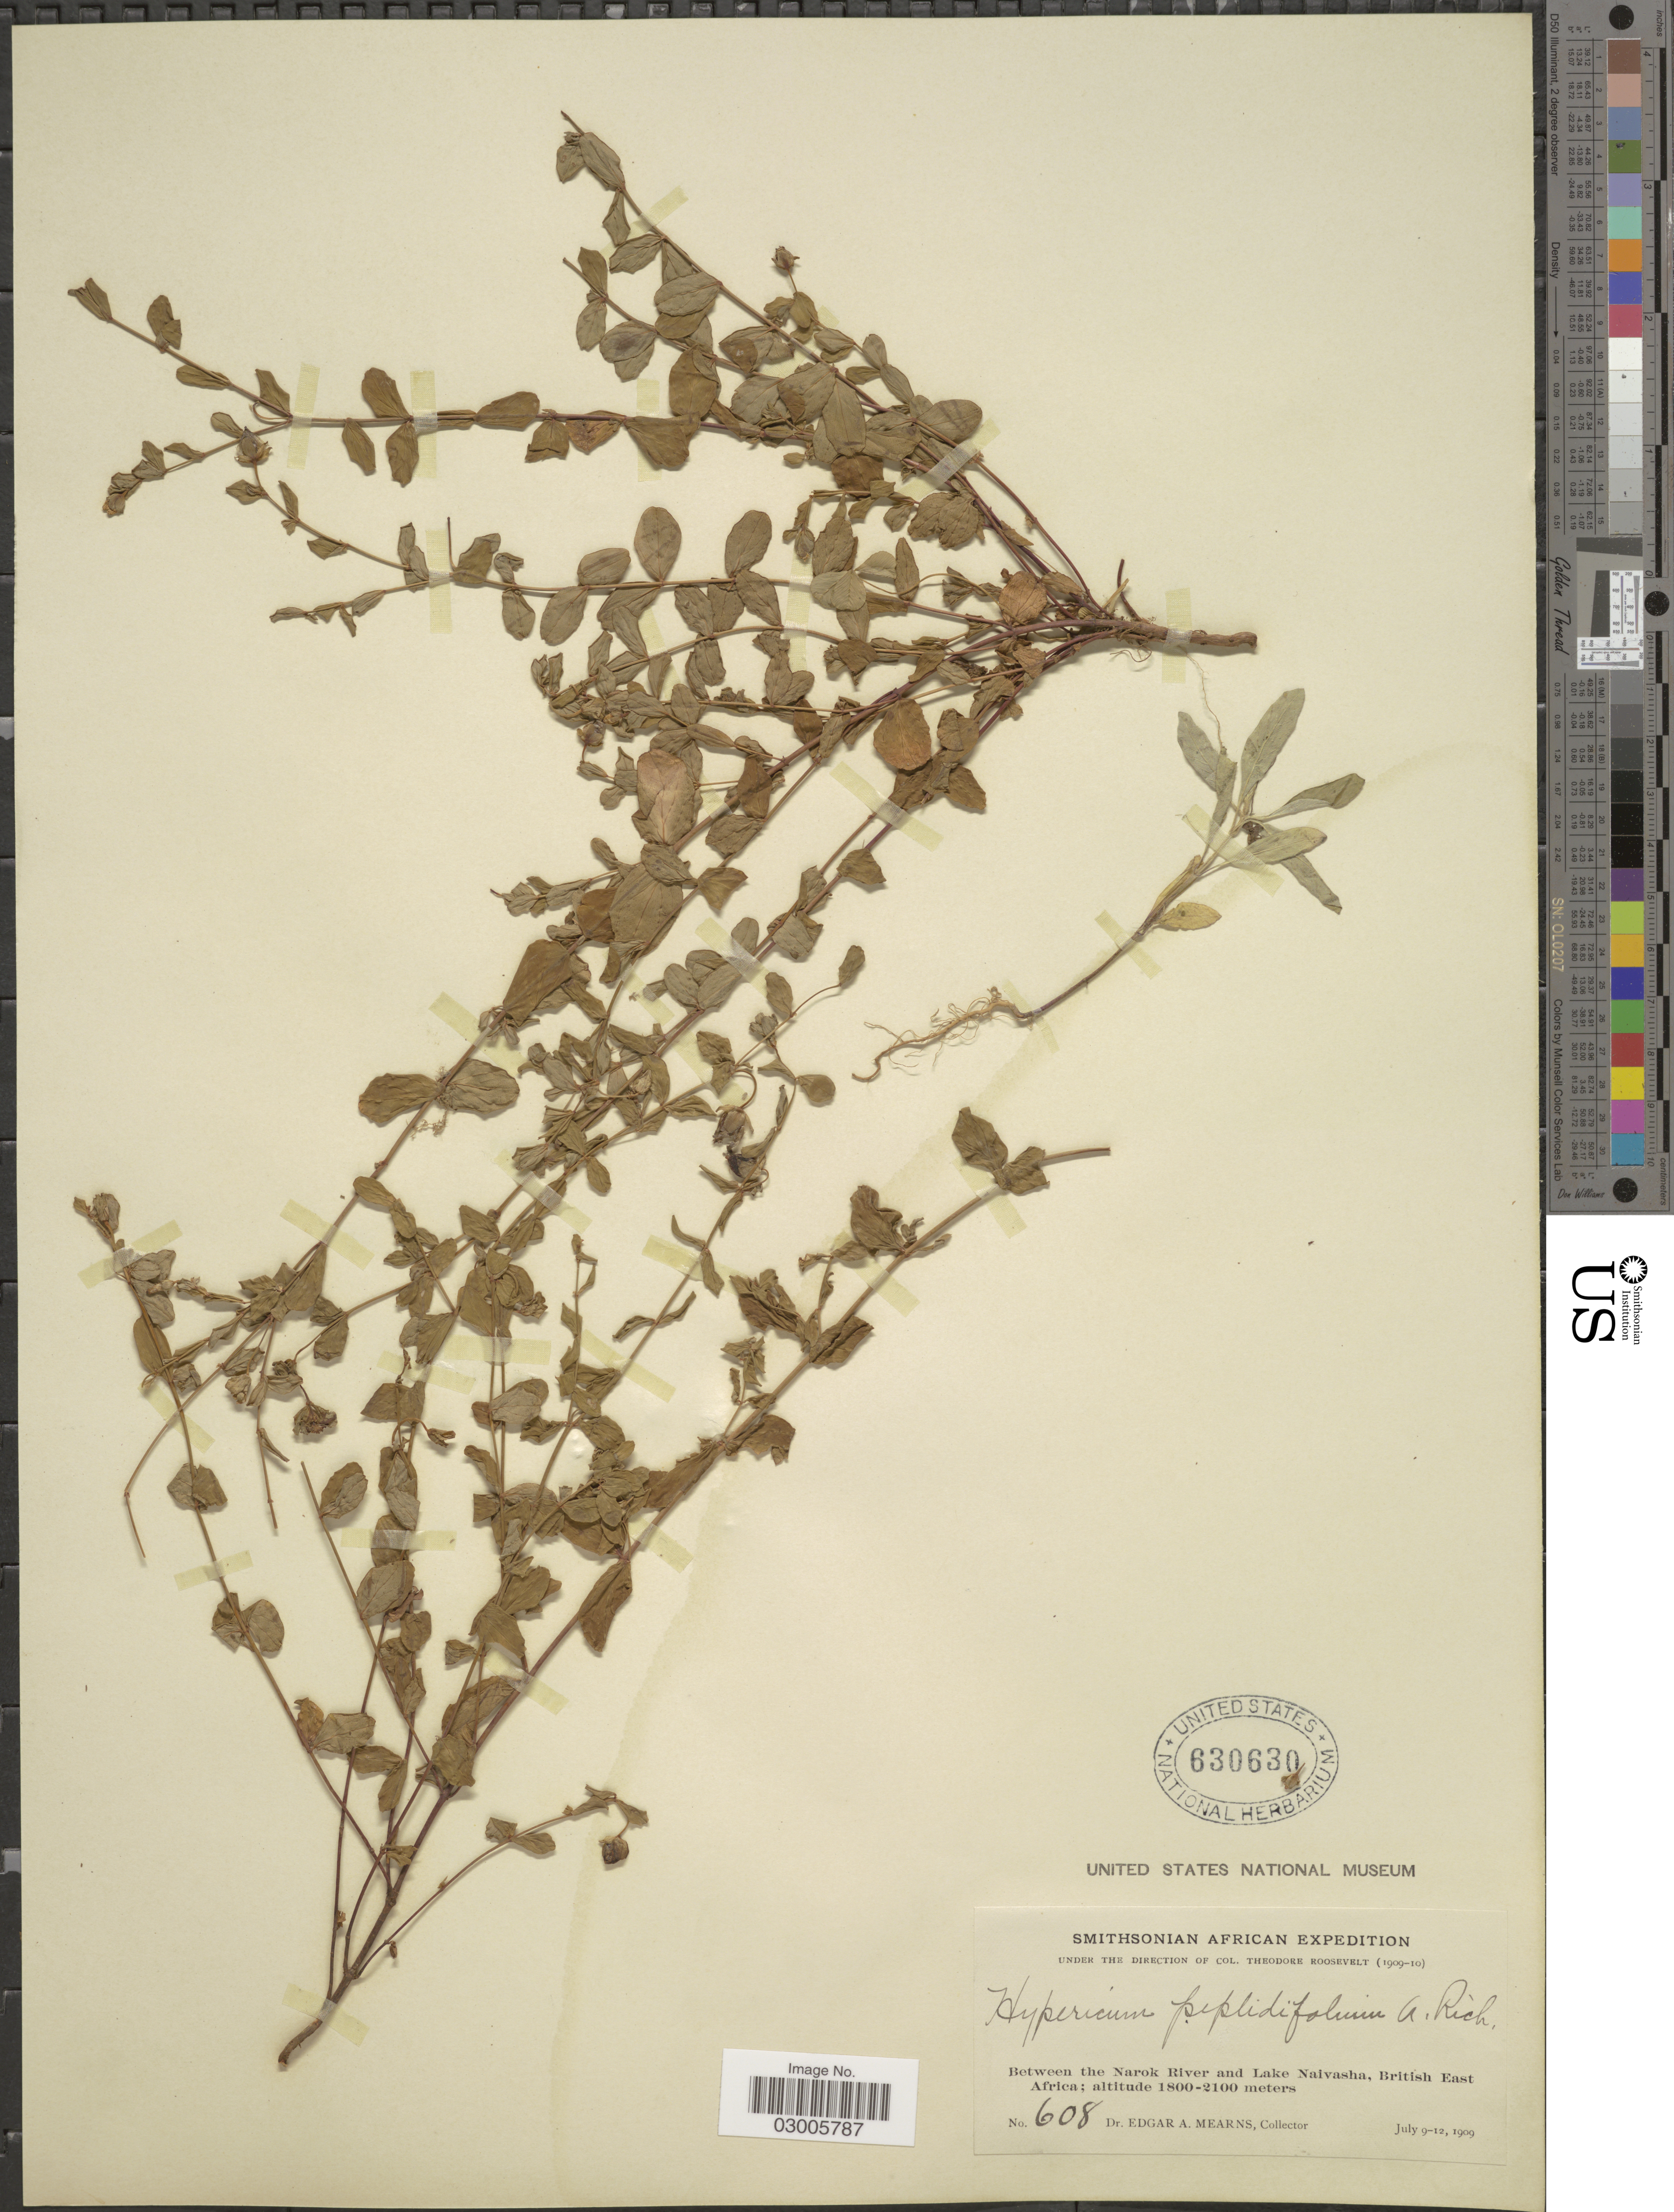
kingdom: Plantae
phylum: Tracheophyta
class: Magnoliopsida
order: Malpighiales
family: Hypericaceae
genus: Hypericum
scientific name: Hypericum peplidifolium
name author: A. Rich.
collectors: E. A. Mearns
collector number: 608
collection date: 1909-07-09/1909-07-12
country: Kenya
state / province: Narok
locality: Between the Narok River and Lake Naivasha, British East Africa.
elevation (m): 1800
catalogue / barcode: US 630630